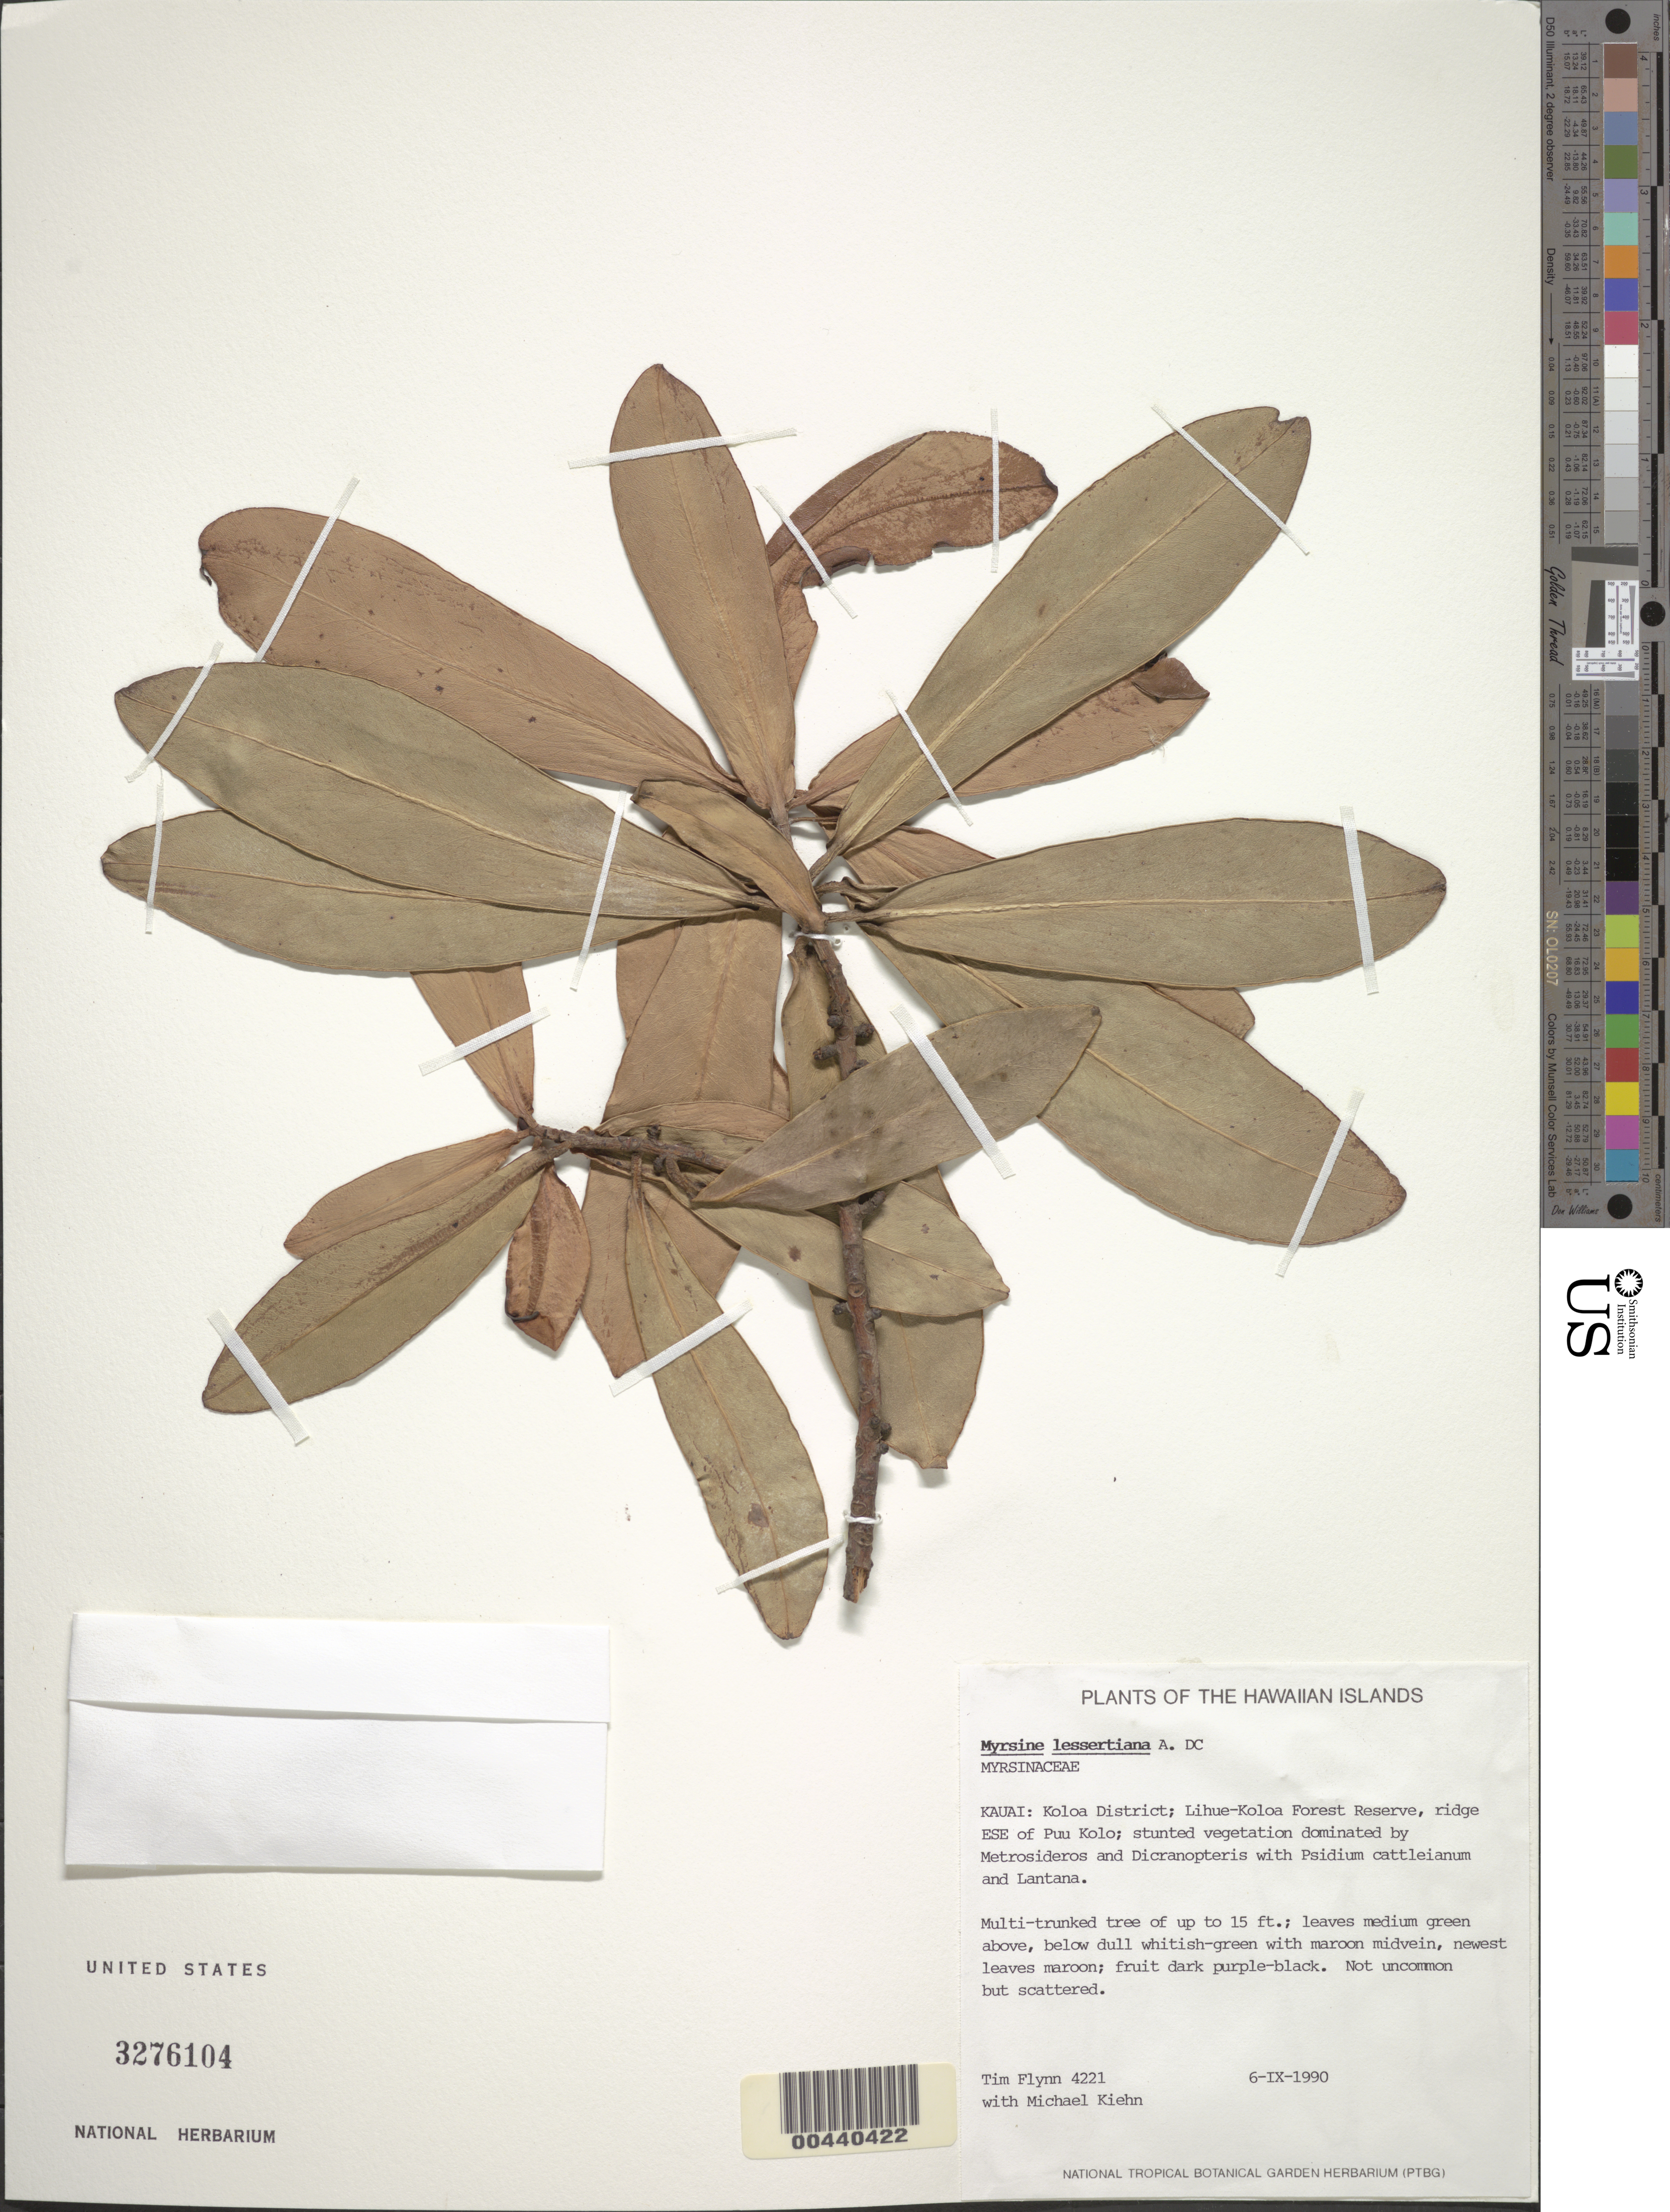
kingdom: Plantae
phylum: Tracheophyta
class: Magnoliopsida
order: Ericales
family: Primulaceae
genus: Myrsine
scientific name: Myrsine lessertiana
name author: A. DC.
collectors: T. W. Flynn & M. Kiehn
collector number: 4221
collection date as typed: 6 Sep 1990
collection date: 1990-09-06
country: United States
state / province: Hawaii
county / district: Kauai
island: Kaua'i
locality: Koloa District; Lihue-Koloa Forest Reserve, ridge ESE of Puu Kolo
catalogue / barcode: US 3276104